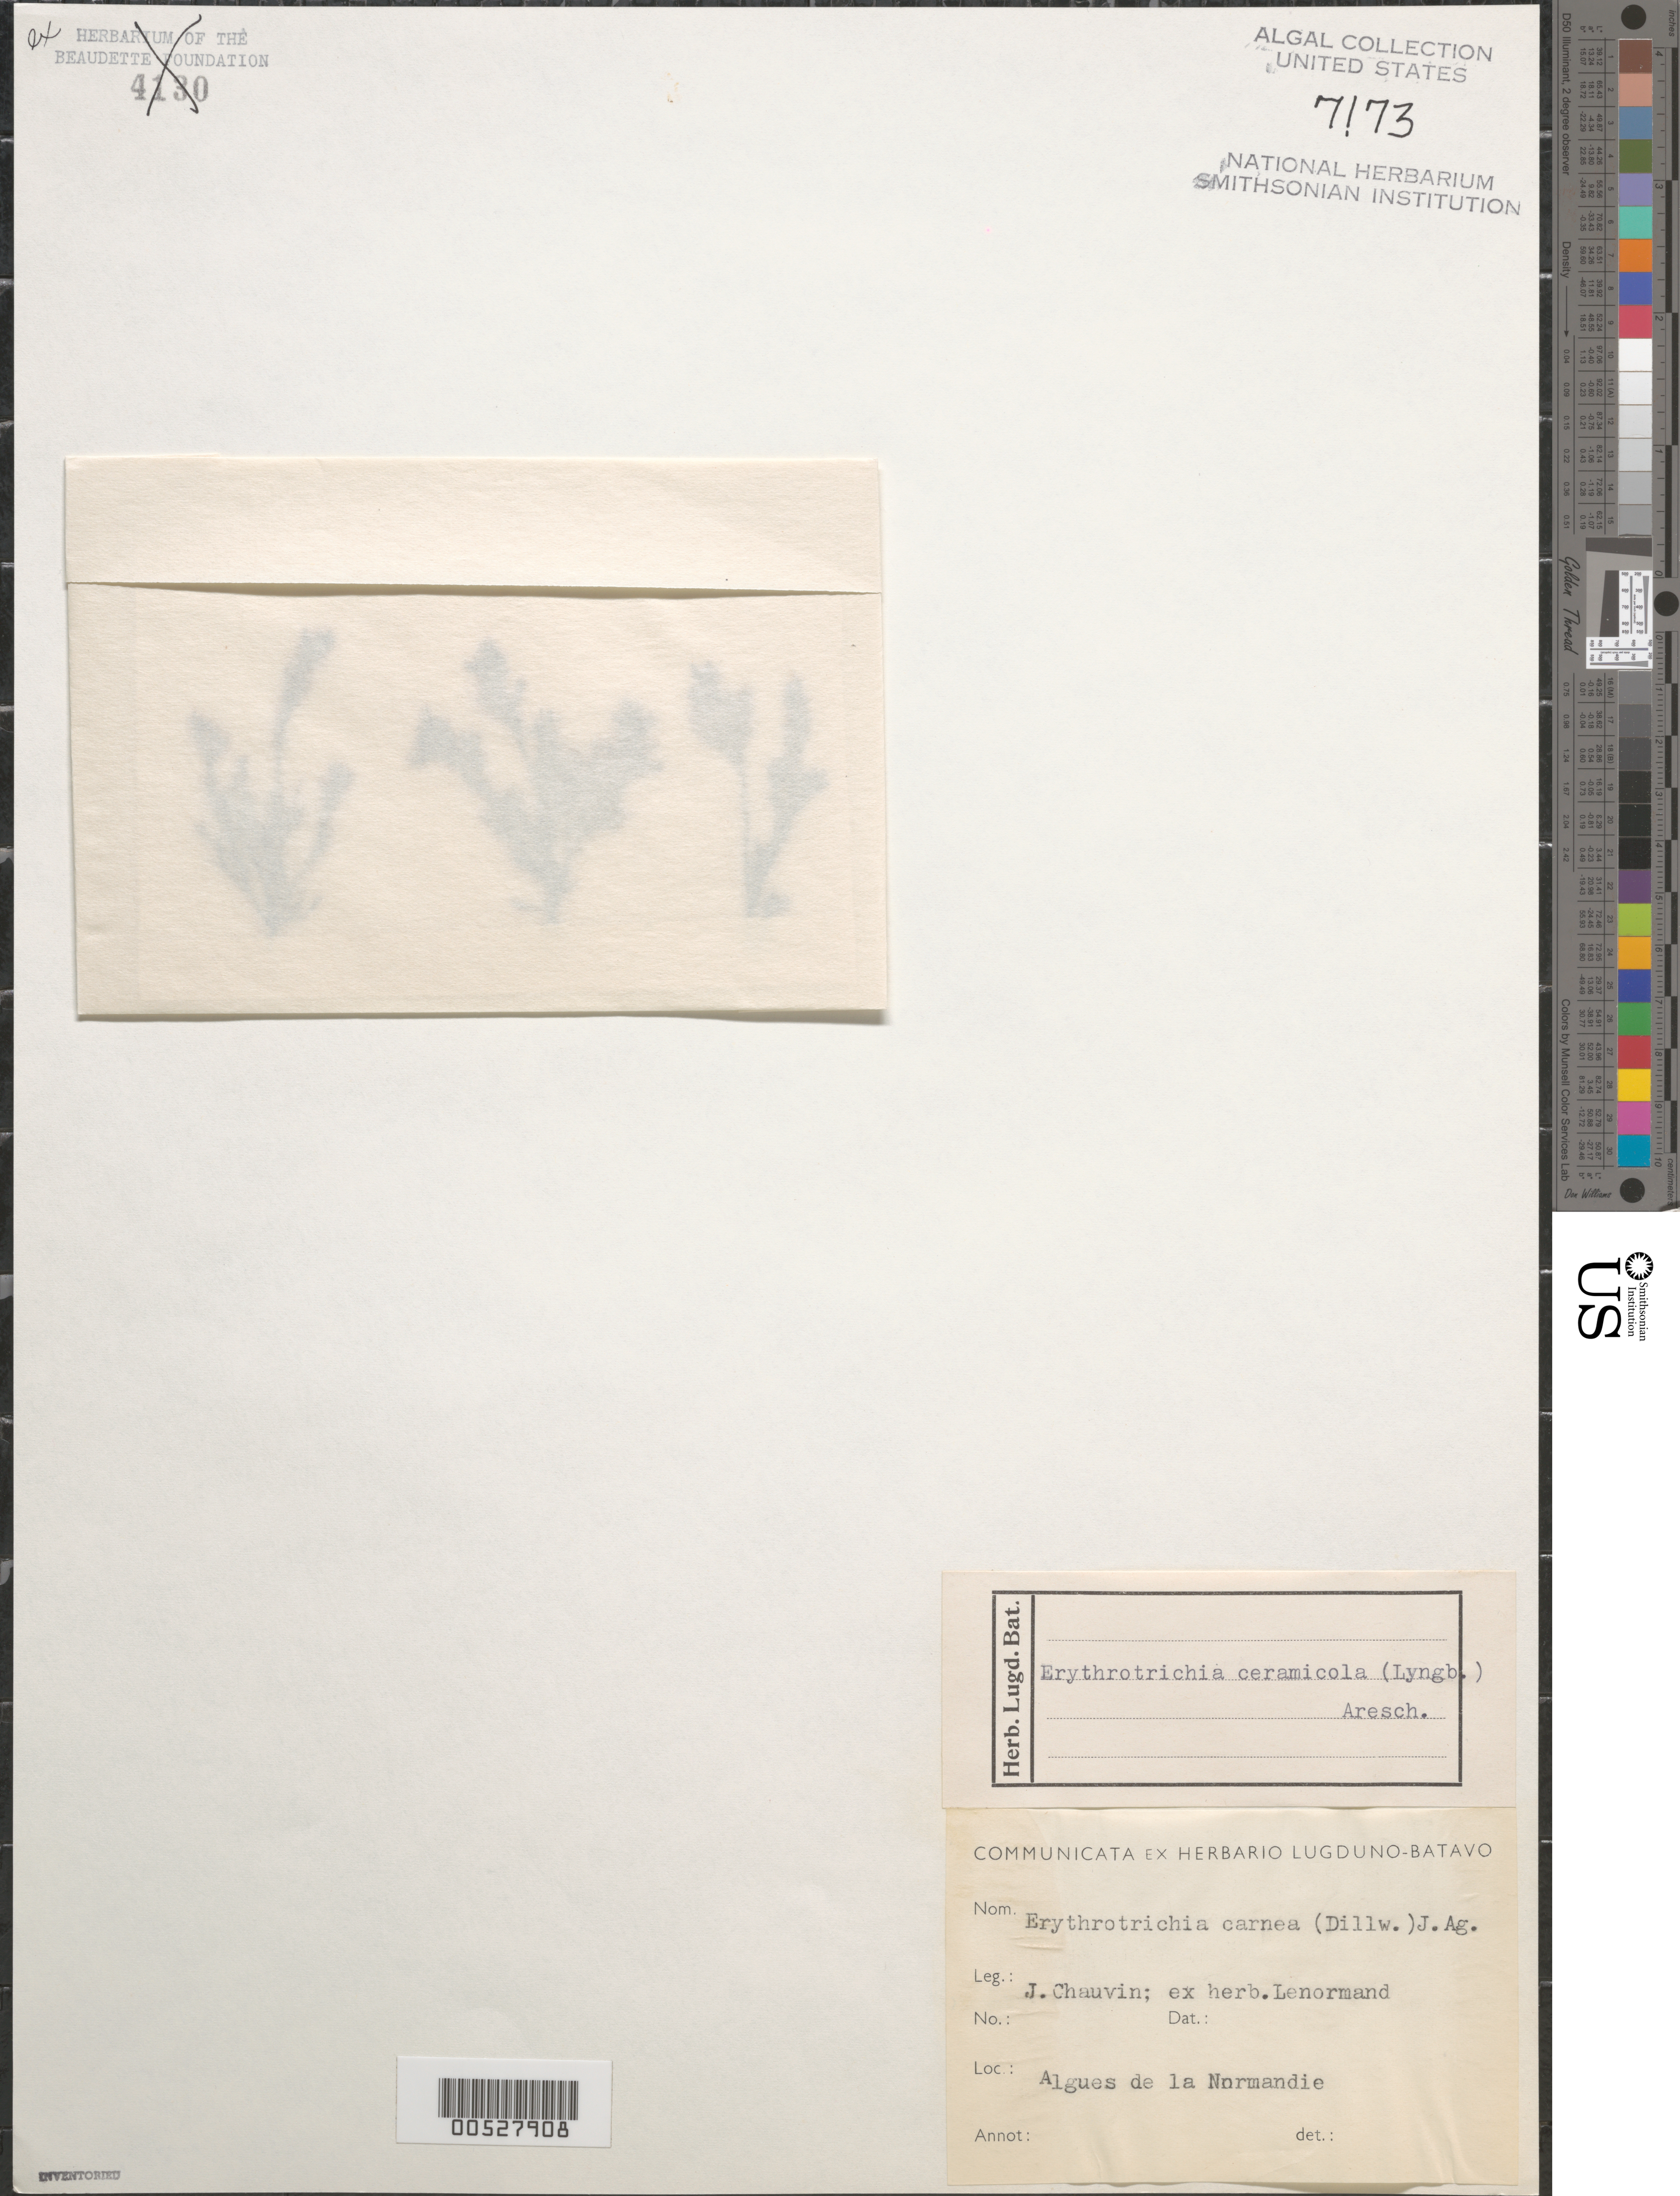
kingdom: Plantae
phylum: Rhodophyta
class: Compsopogonophyceae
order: Erythropeltidales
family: Erythrotrichiaceae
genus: Erythrotrichia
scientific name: Erythrotrichia carnea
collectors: J. Chauvin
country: France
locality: Normandy (La Normandie)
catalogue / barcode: US 7173